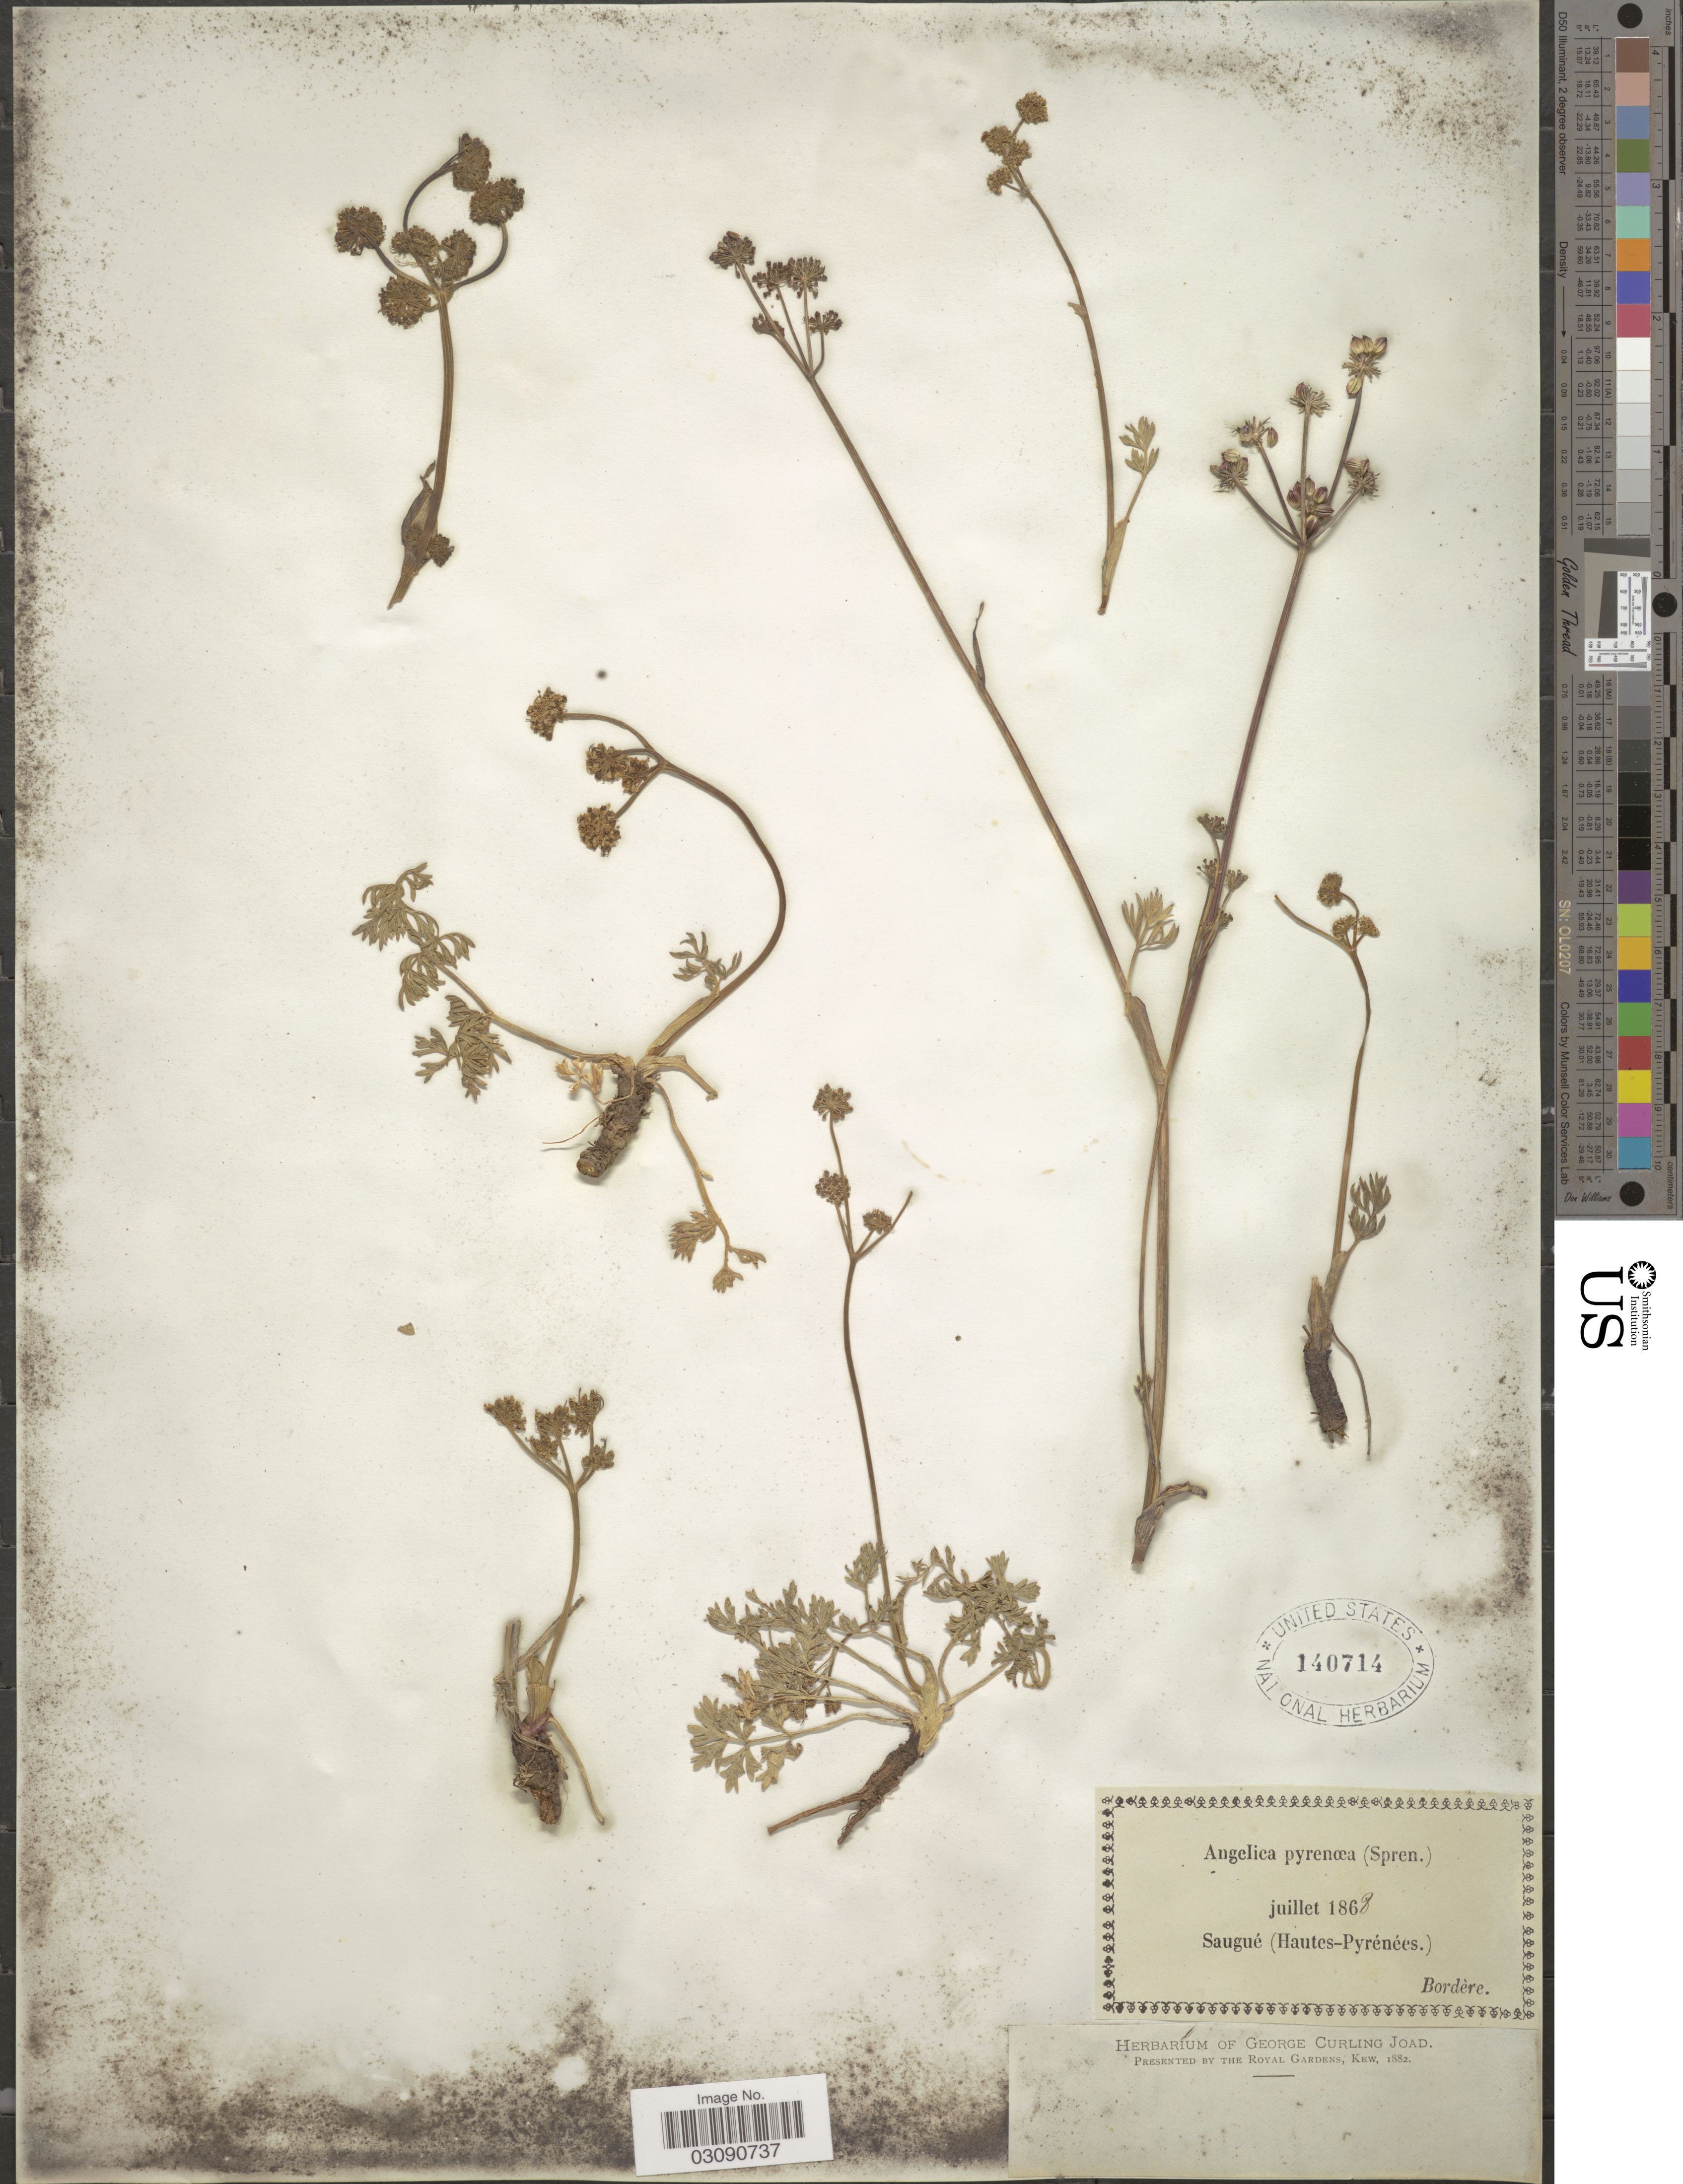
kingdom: Plantae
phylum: Tracheophyta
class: Magnoliopsida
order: Apiales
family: Apiaceae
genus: Angelica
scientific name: Angelica pyrenaea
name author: (L.) Spreng.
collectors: -. Bordère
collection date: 1868-07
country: France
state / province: Occitanie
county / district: Hautes-Pyrénées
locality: Saugué (Hautes-Pyrénées).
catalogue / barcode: US 140714